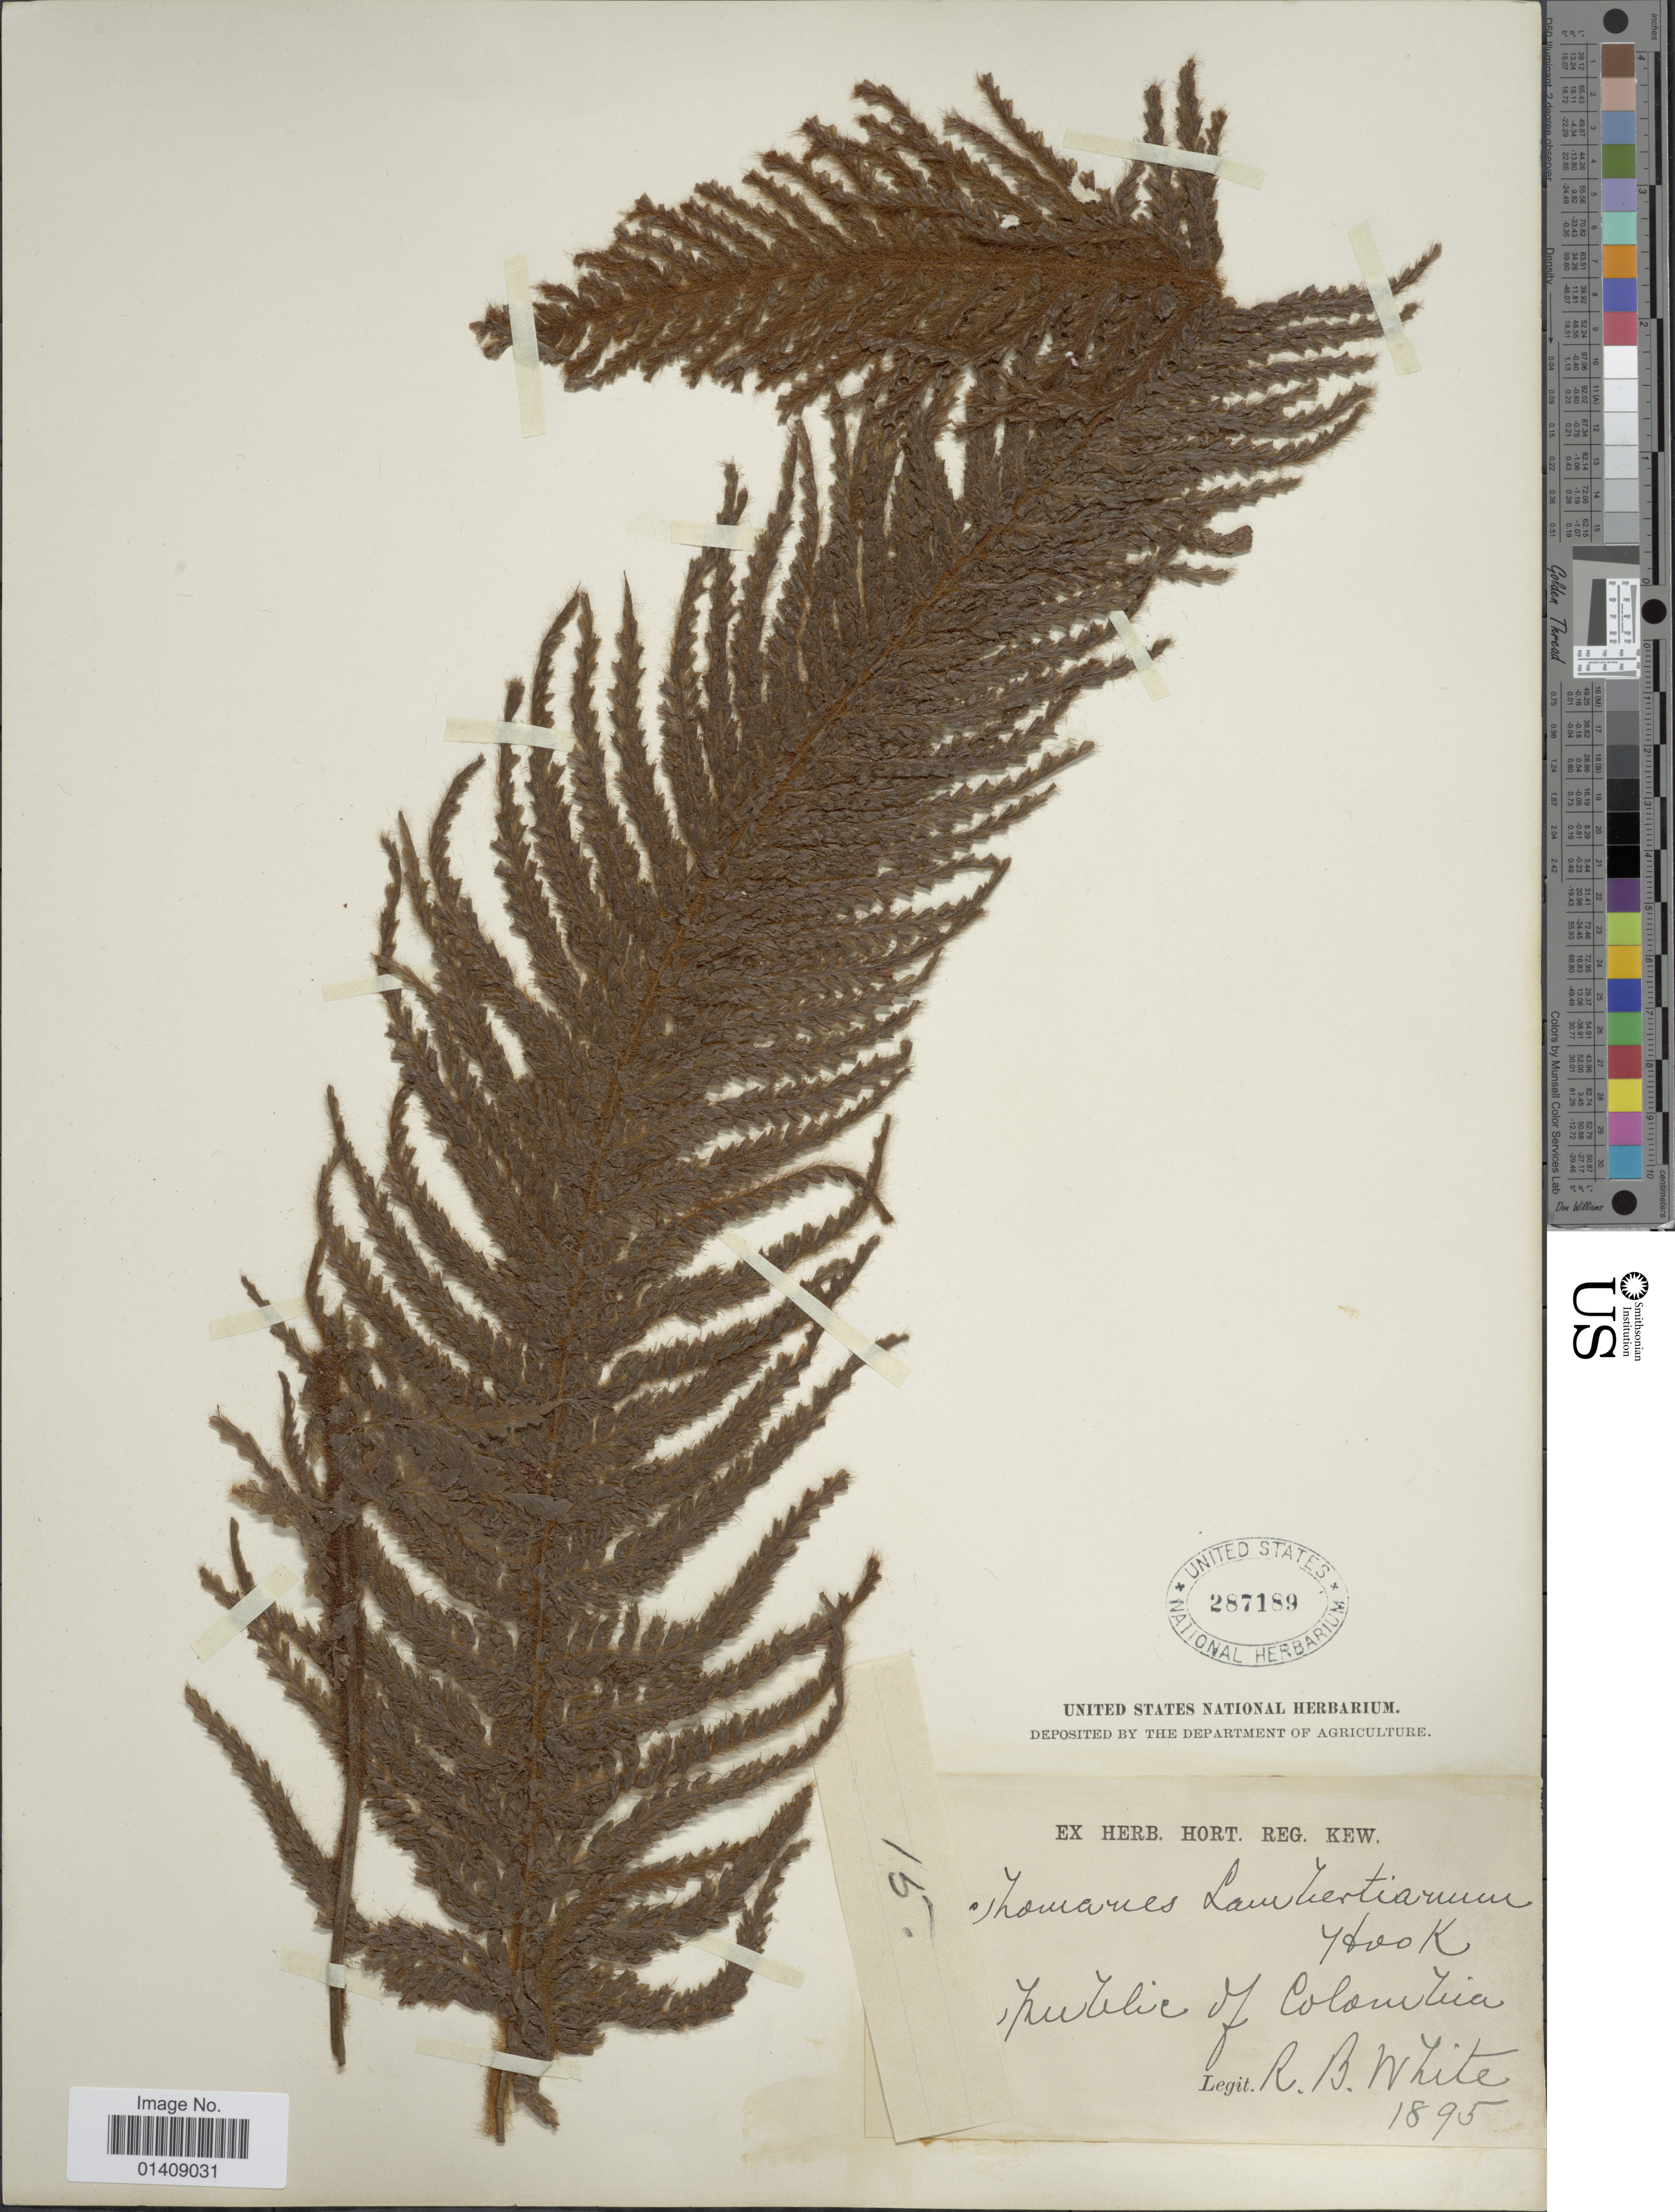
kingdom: Plantae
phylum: Tracheophyta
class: Polypodiopsida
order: Hymenophyllales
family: Hymenophyllaceae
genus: Trichomanes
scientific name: Trichomanes lucens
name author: Sw.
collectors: R. B. White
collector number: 15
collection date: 1895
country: Colombia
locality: Republic of Colombia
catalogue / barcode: US 287189